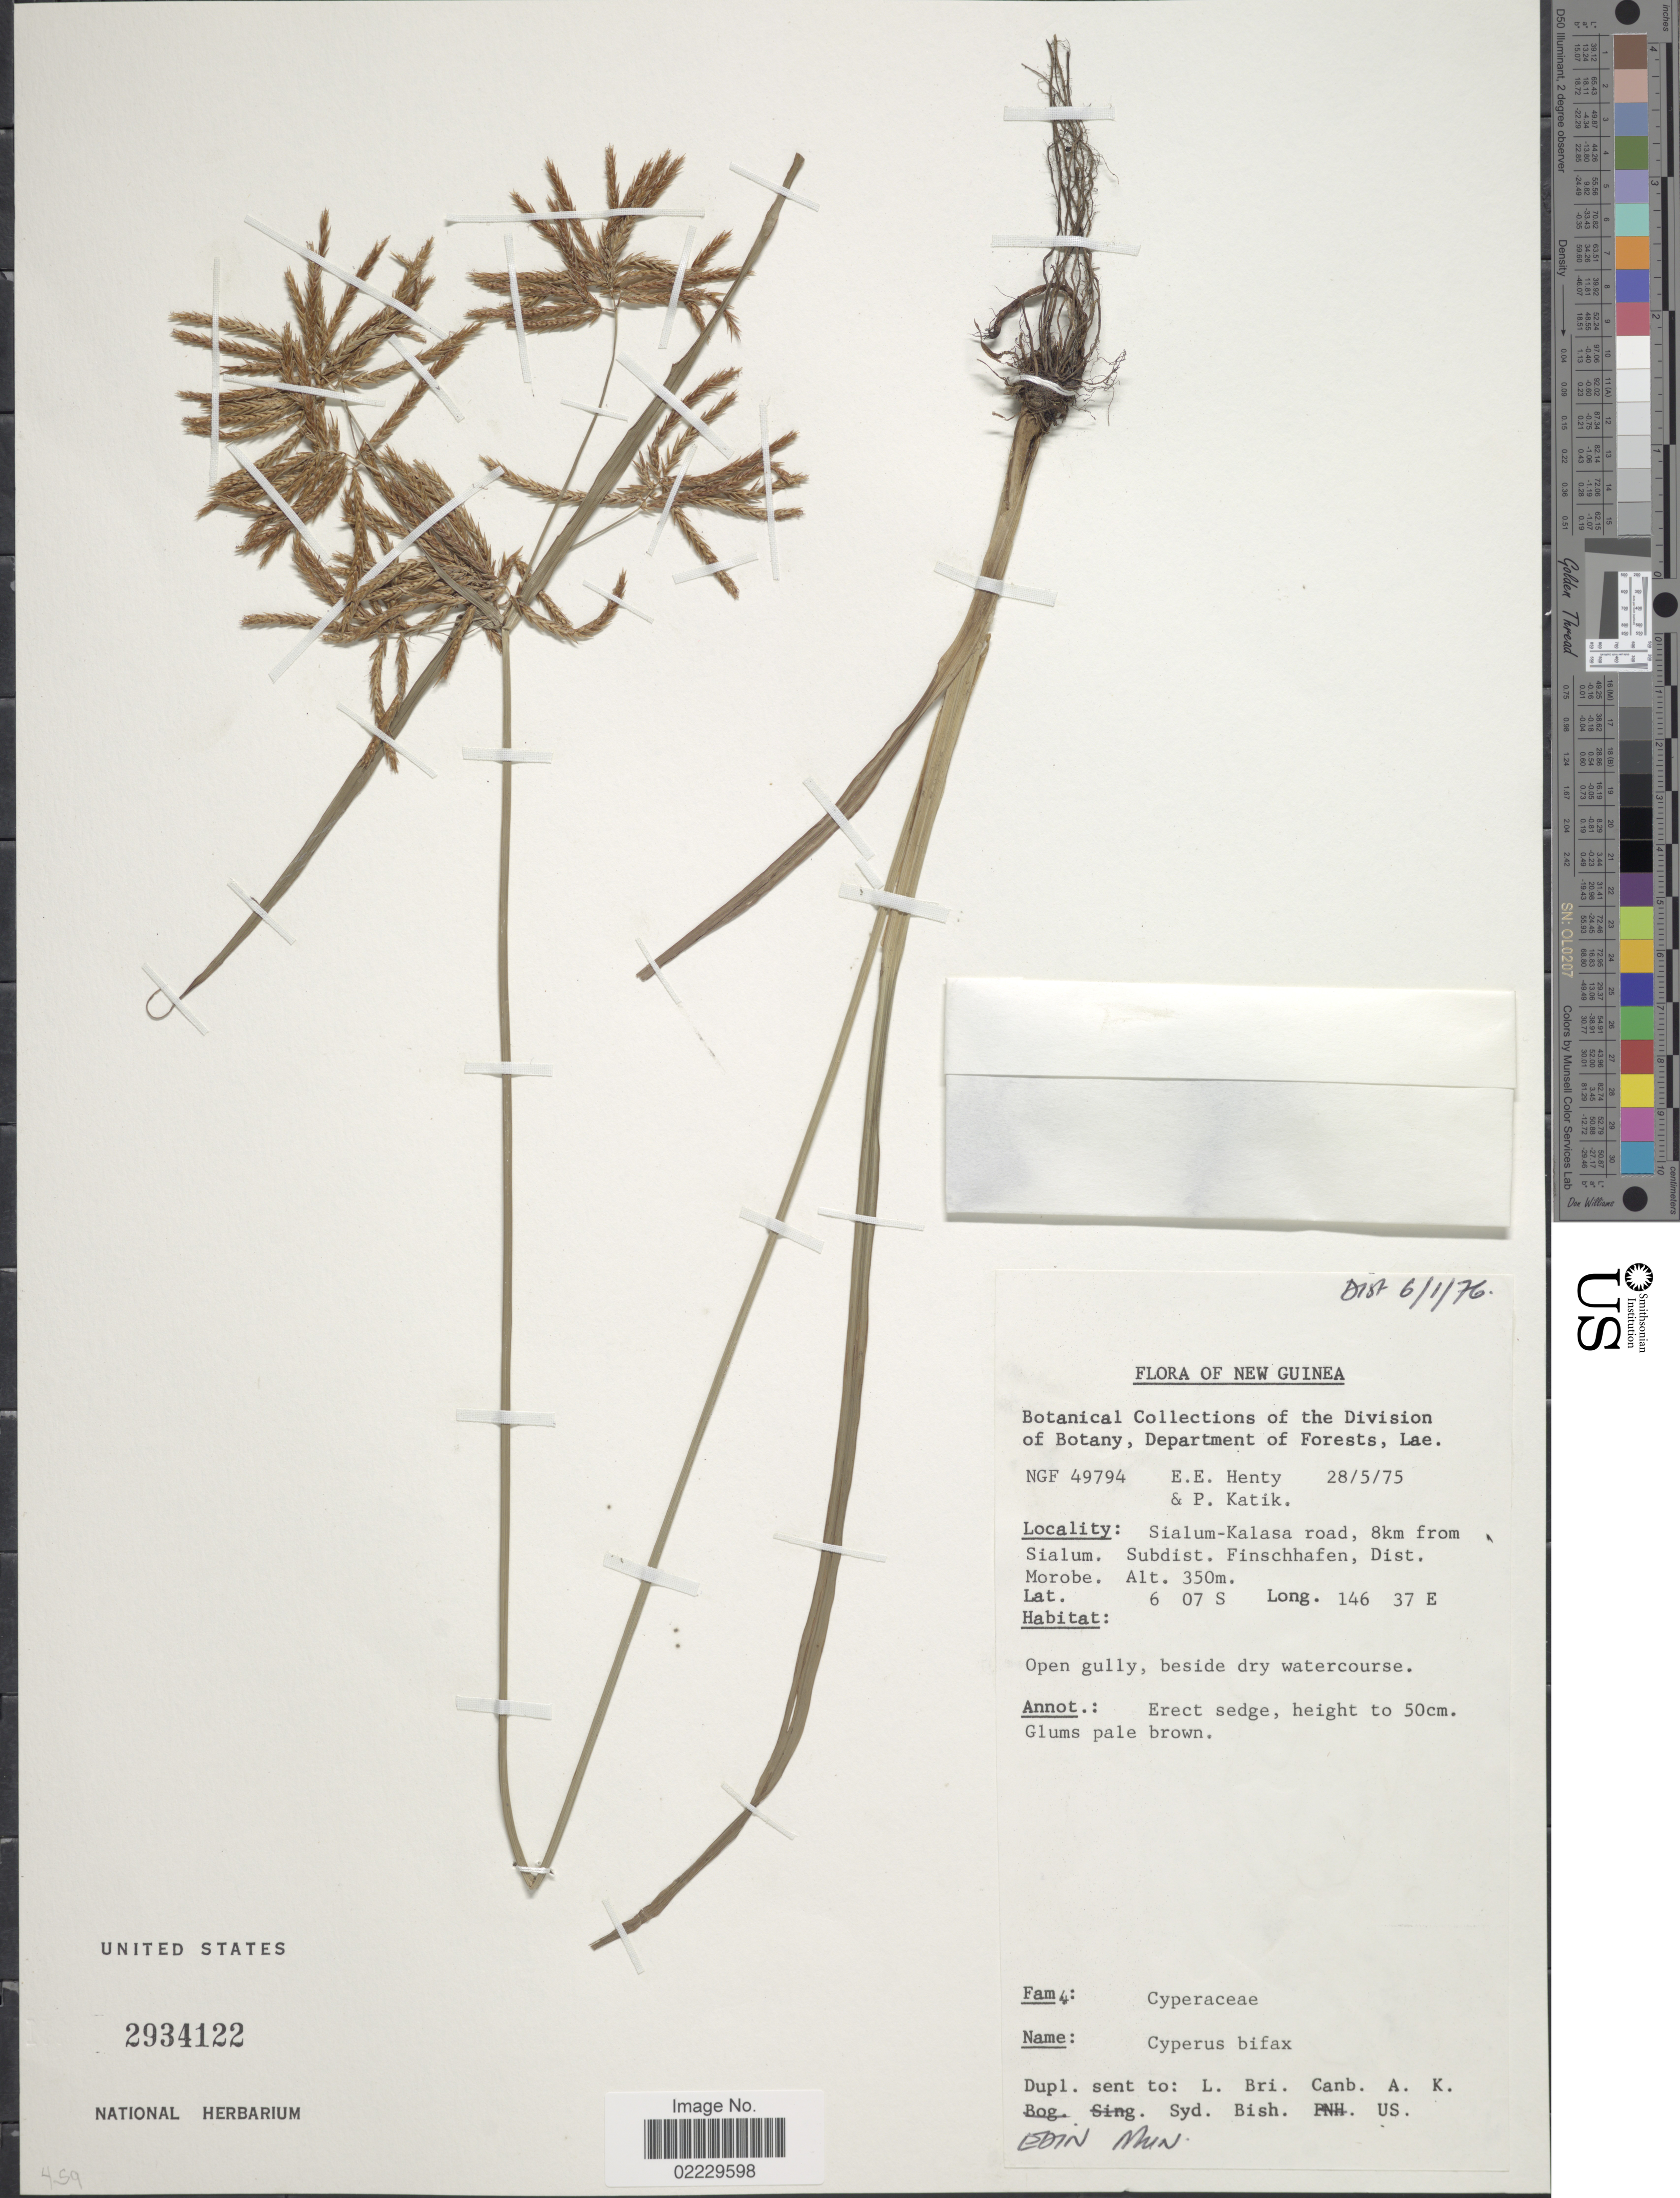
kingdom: Plantae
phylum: Tracheophyta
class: Liliopsida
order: Poales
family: Cyperaceae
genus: Cyperus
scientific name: Cyperus bifax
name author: C.B. Clarke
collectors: E. Henty & P. Katik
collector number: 2934122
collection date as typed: Transcribed d/m/y: 28/5/75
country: Papua New Guinea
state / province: Morobe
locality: Sialum-Kalasa road, 8 km from Sialum. Subdist. Finschhafen, Dist. Morobe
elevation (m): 350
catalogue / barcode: US 2934122